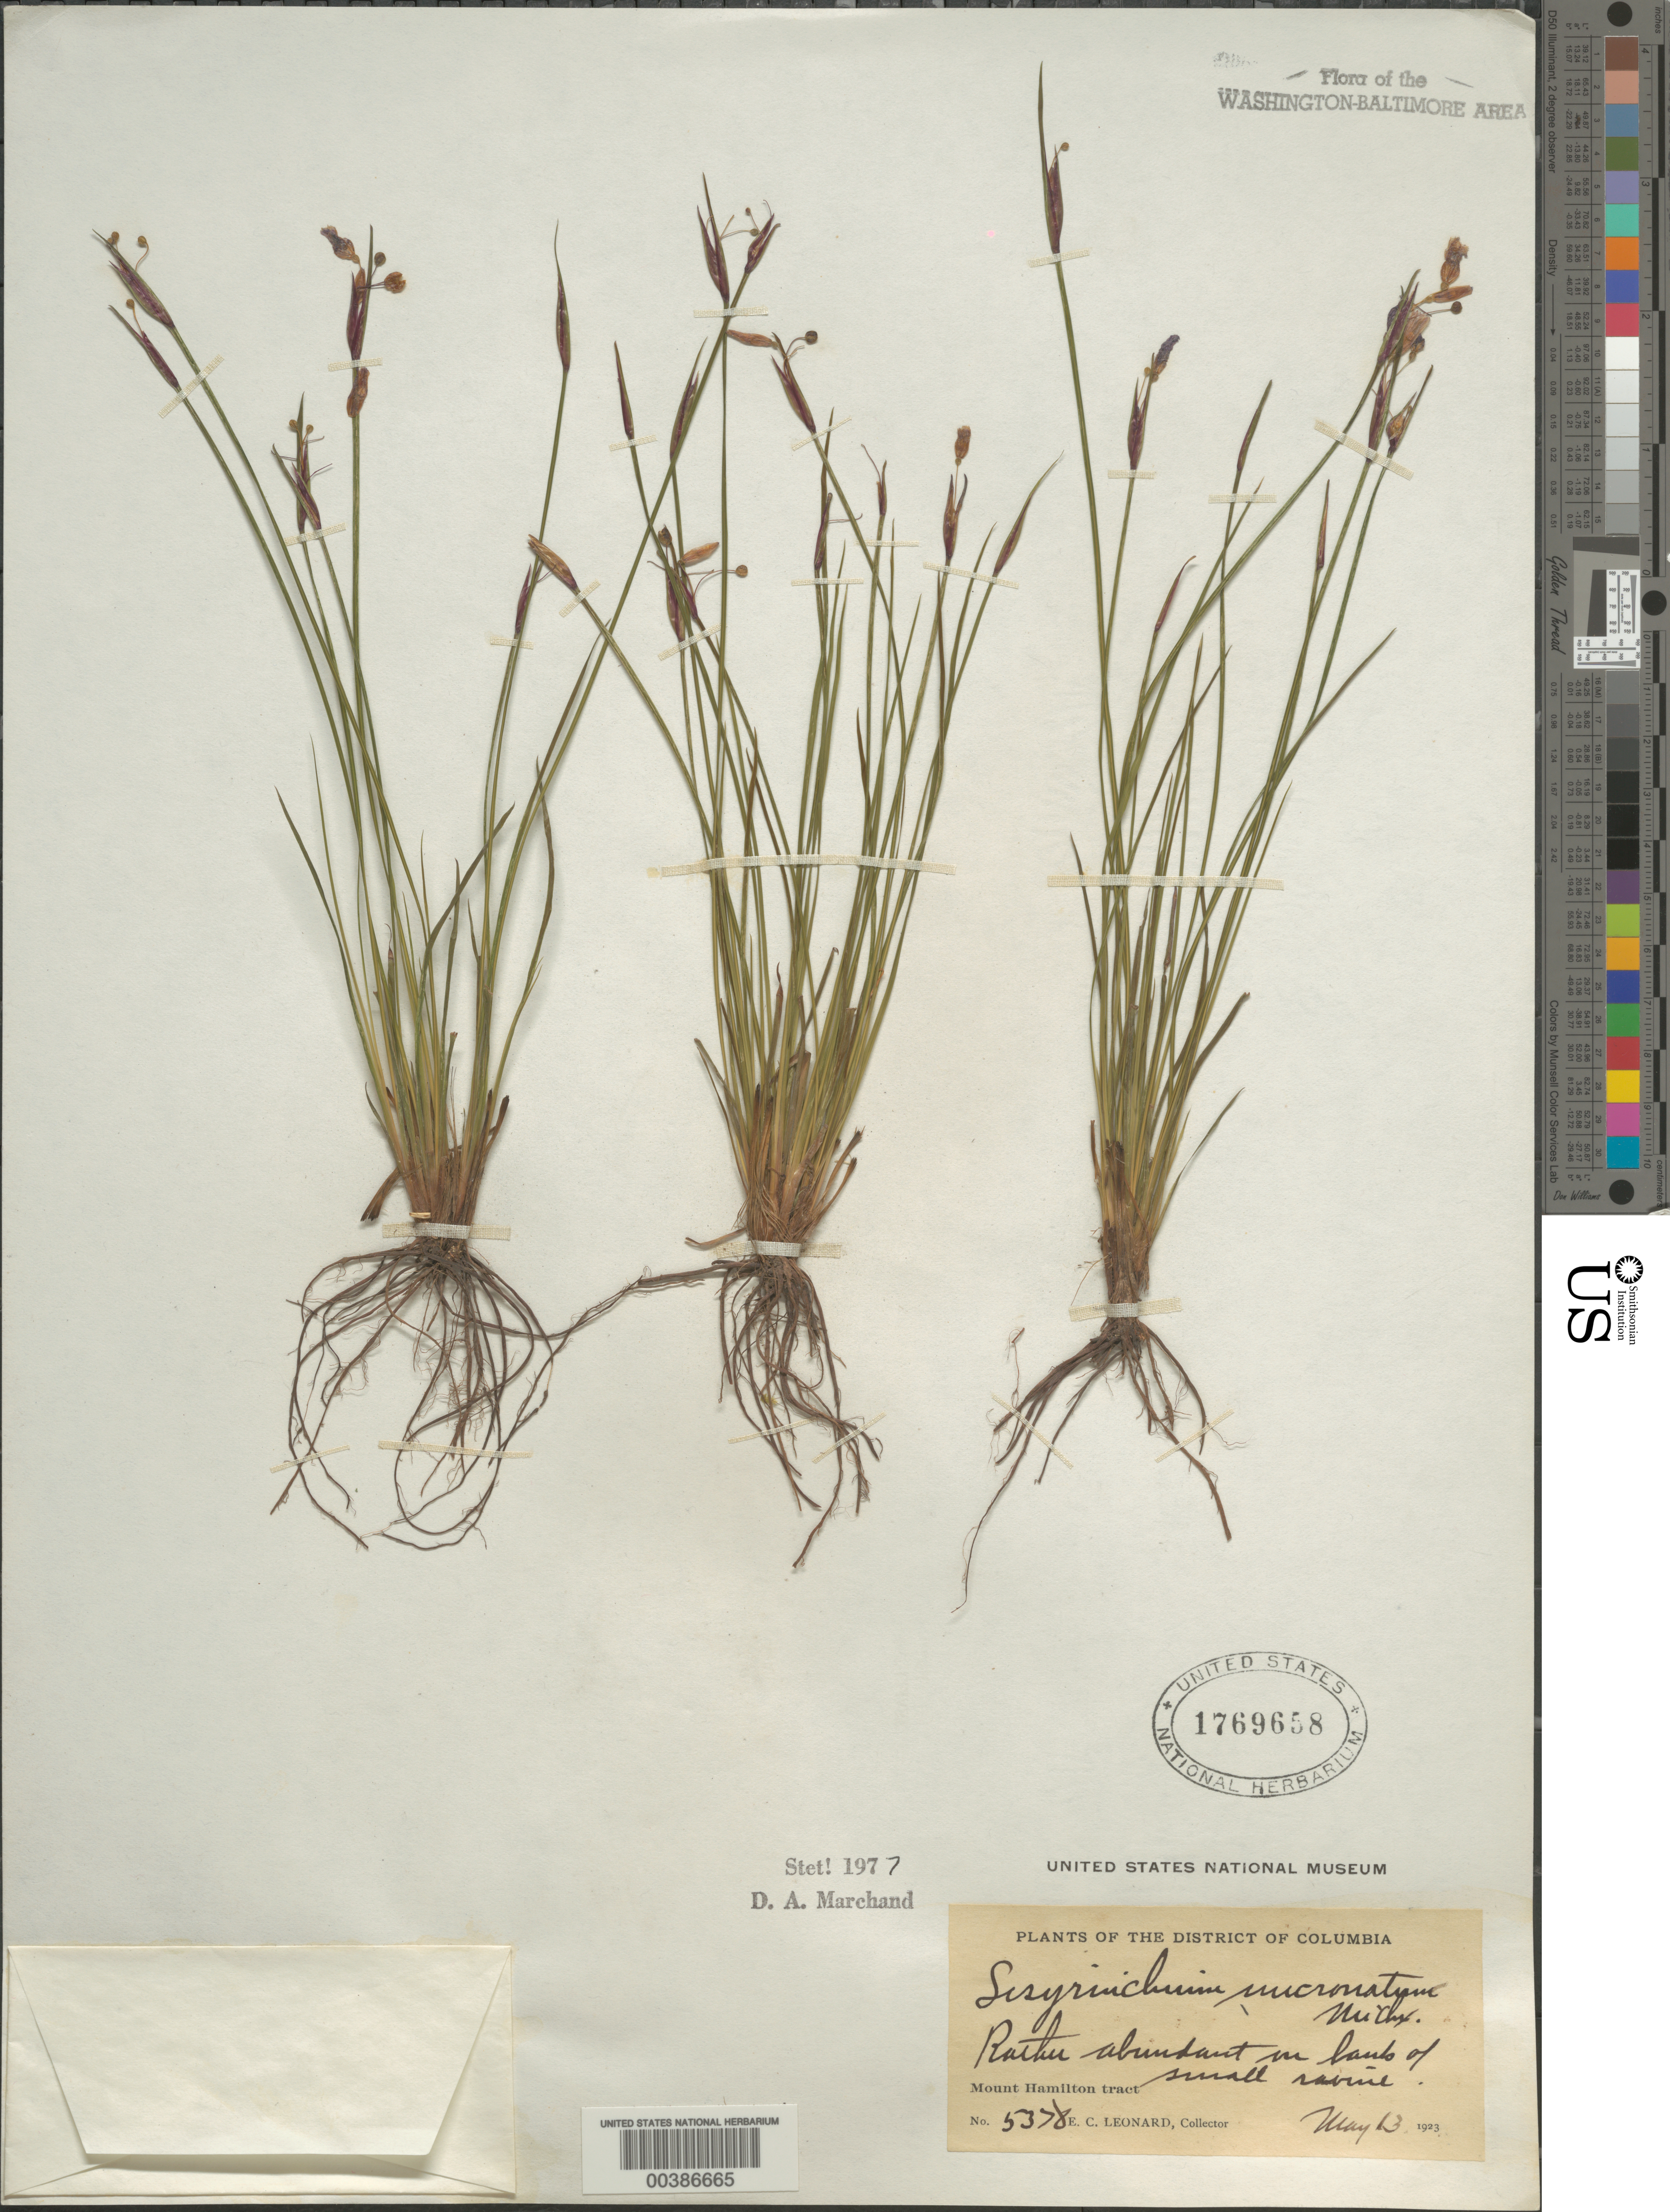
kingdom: Plantae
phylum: Tracheophyta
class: Liliopsida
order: Asparagales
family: Iridaceae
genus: Sisyrinchium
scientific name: Sisyrinchium mucronatum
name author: Michx.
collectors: E. C. Leonard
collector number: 5378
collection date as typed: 13 May 1923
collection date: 1923-05-13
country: United States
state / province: District of Columbia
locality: Mount Hamilton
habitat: Bank of small ravine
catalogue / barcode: US 1769658